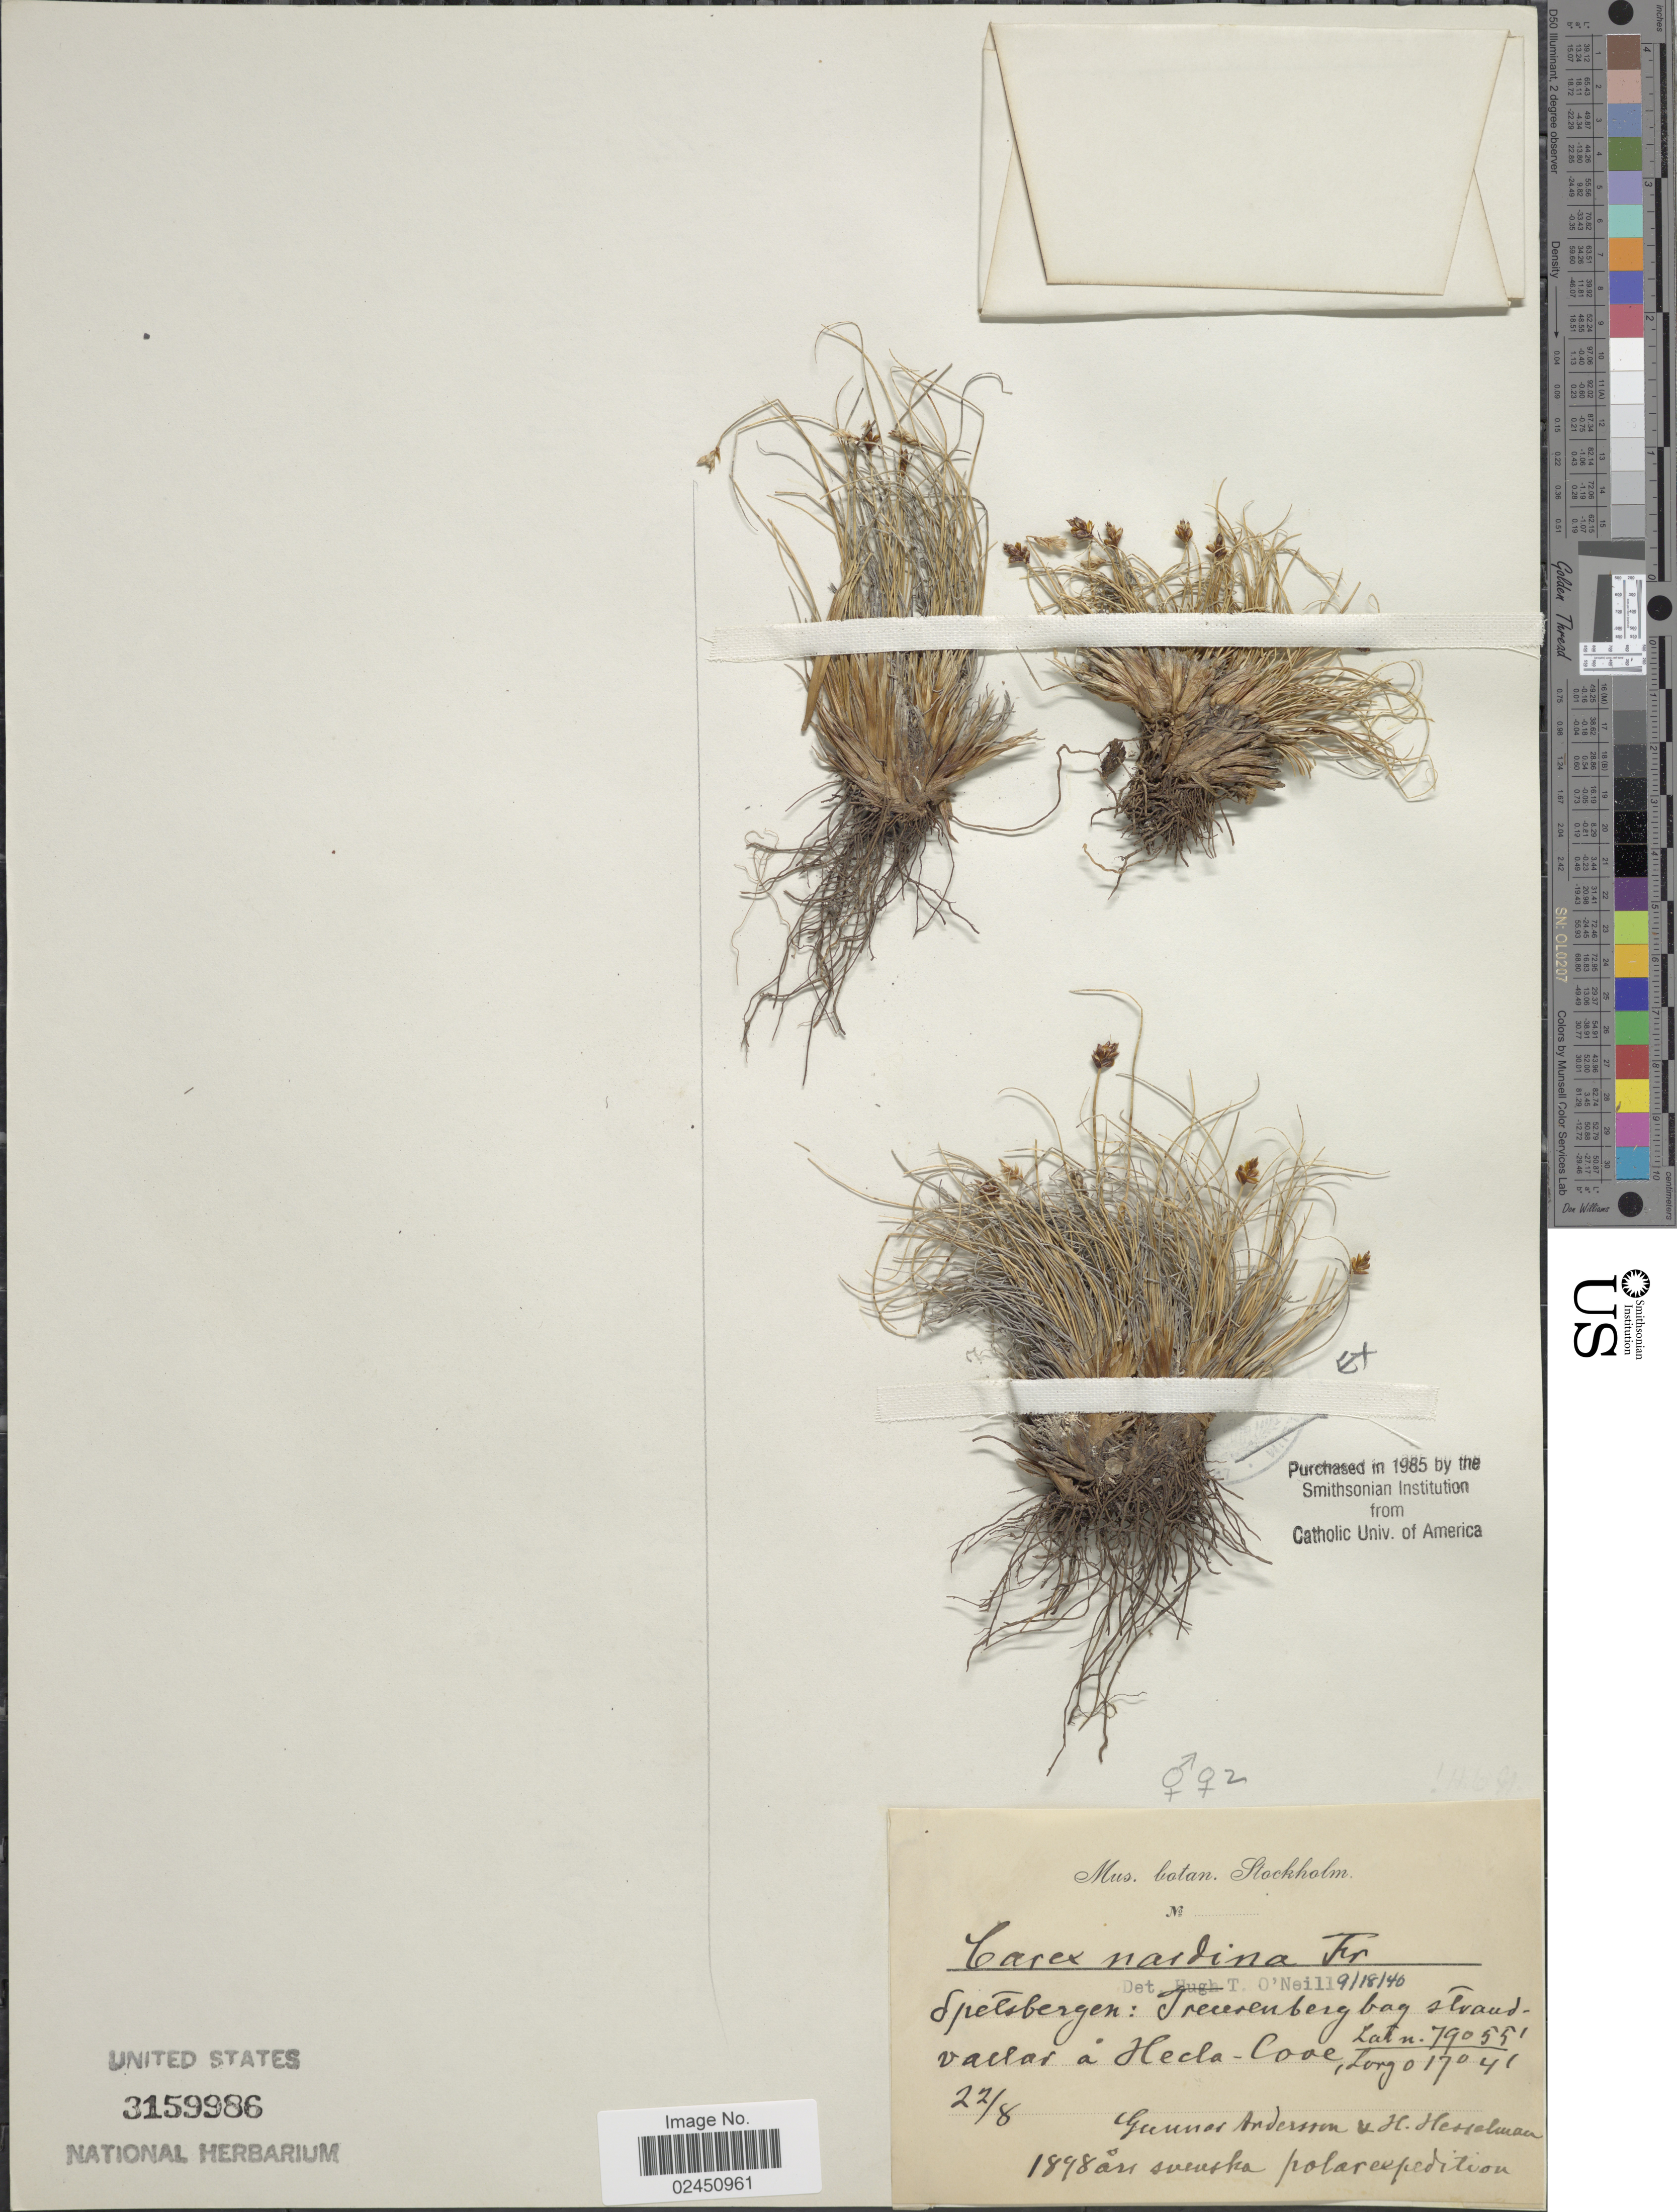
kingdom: Plantae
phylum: Tracheophyta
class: Liliopsida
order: Poales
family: Cyperaceae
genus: Carex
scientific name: Carex nardina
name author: (Hornem.) Fr.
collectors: C. Andersson & H. Hesselman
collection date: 1898-08-22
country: Norway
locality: Spetsbergen: Treiirenburg bay strand vallar a Hecla Cove.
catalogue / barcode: US 3159986